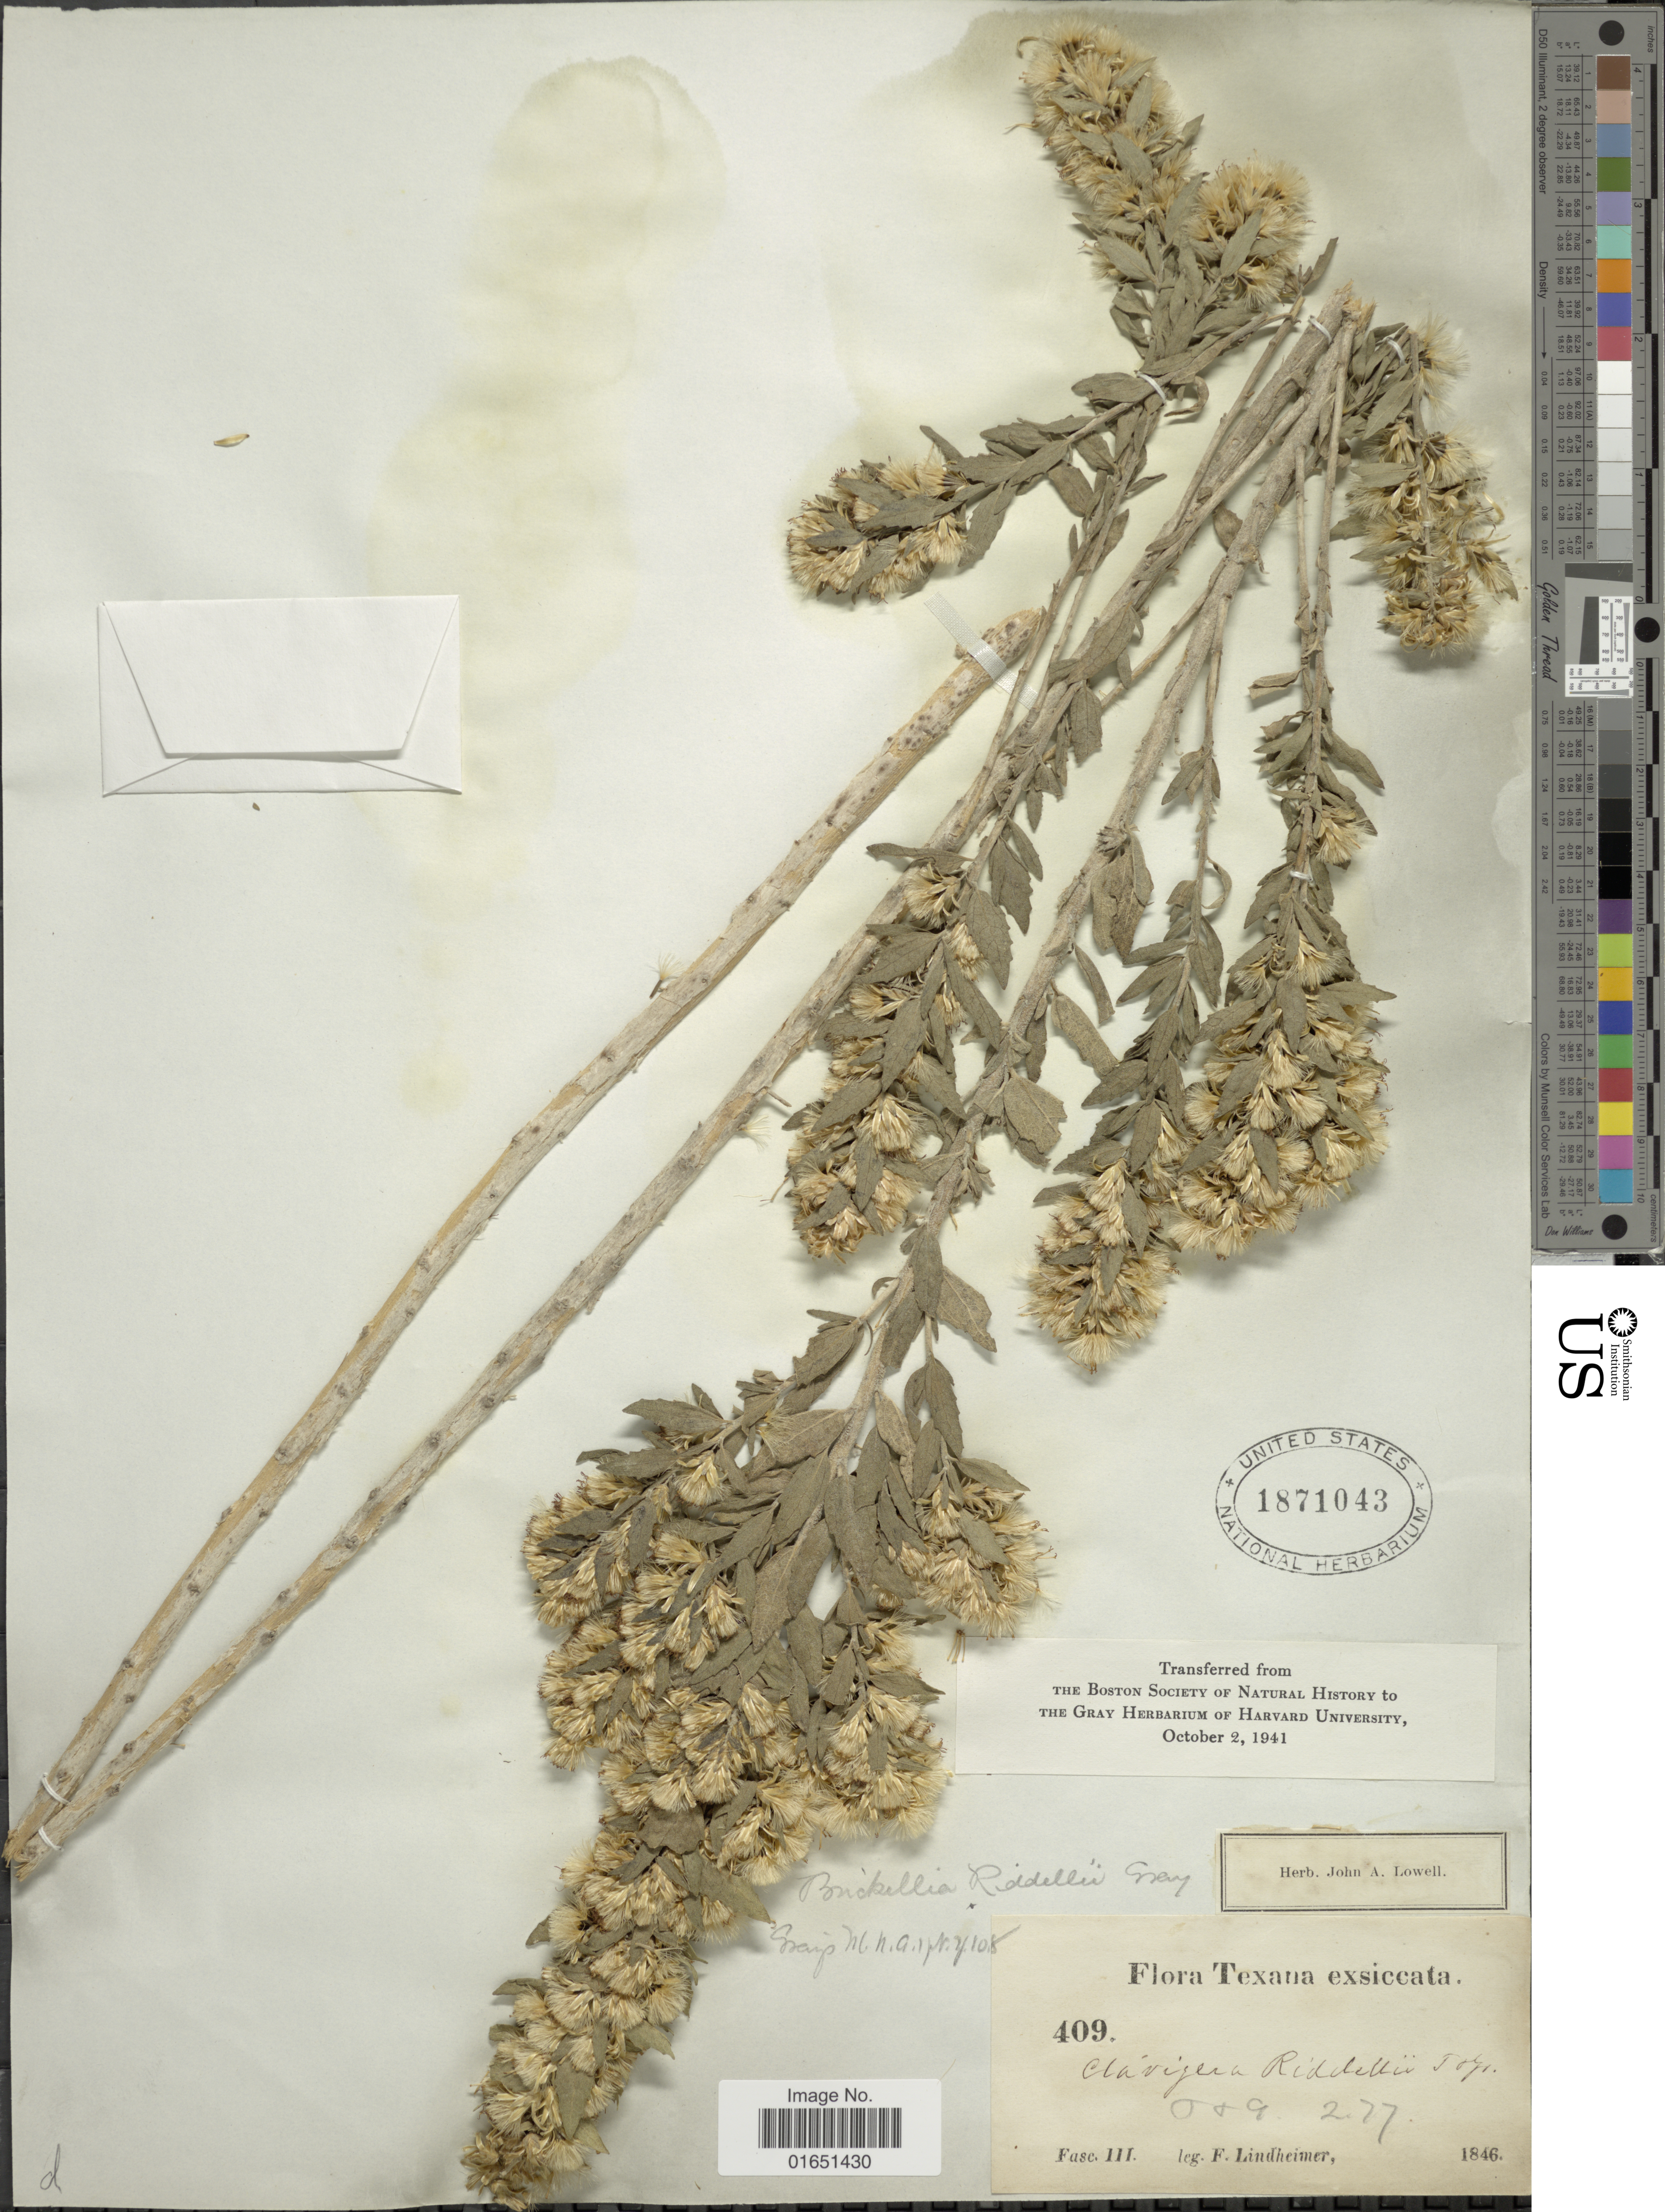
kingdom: Plantae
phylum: Tracheophyta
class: Magnoliopsida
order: Asterales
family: Asteraceae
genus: Brickellia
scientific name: Brickellia riddellii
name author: (Torr. & A. Gray) A. Gray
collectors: F. Lindheimer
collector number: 409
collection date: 1846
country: United States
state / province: Texas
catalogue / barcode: US 1871043